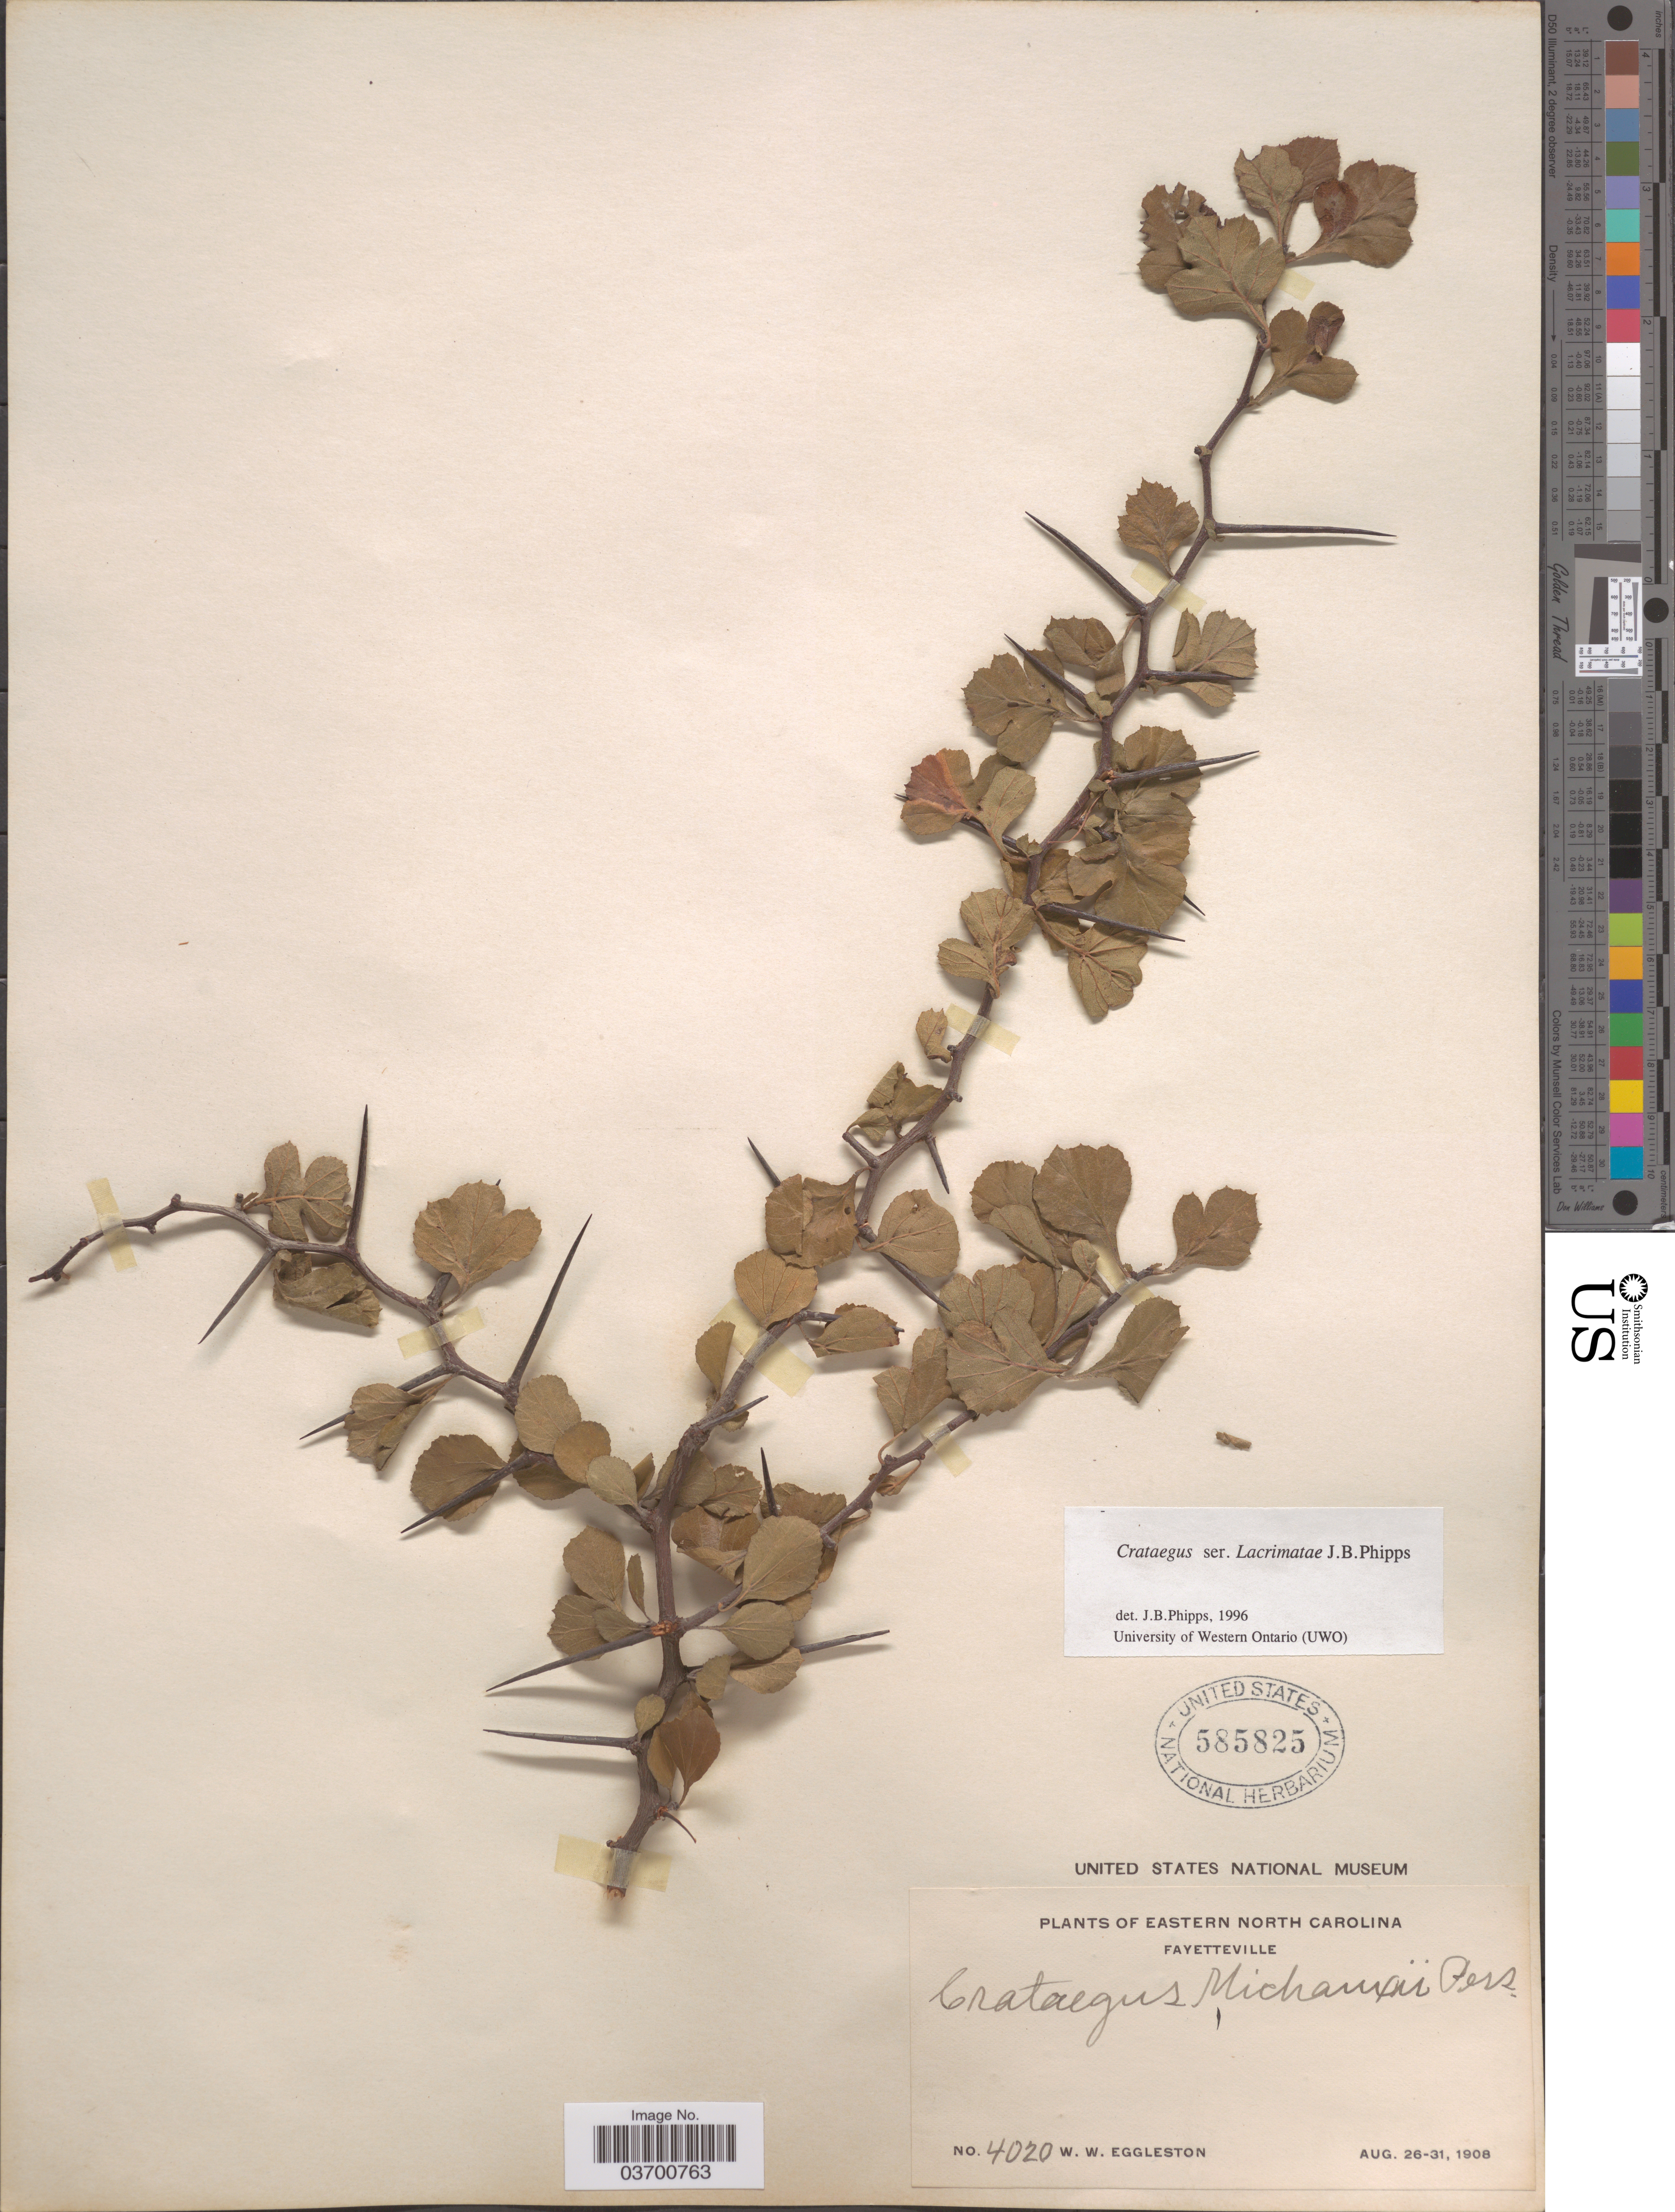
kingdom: Plantae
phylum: Tracheophyta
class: Magnoliopsida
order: Rosales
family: Rosaceae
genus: Crataegus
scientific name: Crataegus michauxii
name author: Pers.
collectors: W. W. Eggleston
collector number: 4020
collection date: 1908-08-26/1908-08-31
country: United States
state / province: North Carolina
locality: Eastern North Carolina. Fayetteville.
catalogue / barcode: US 585825